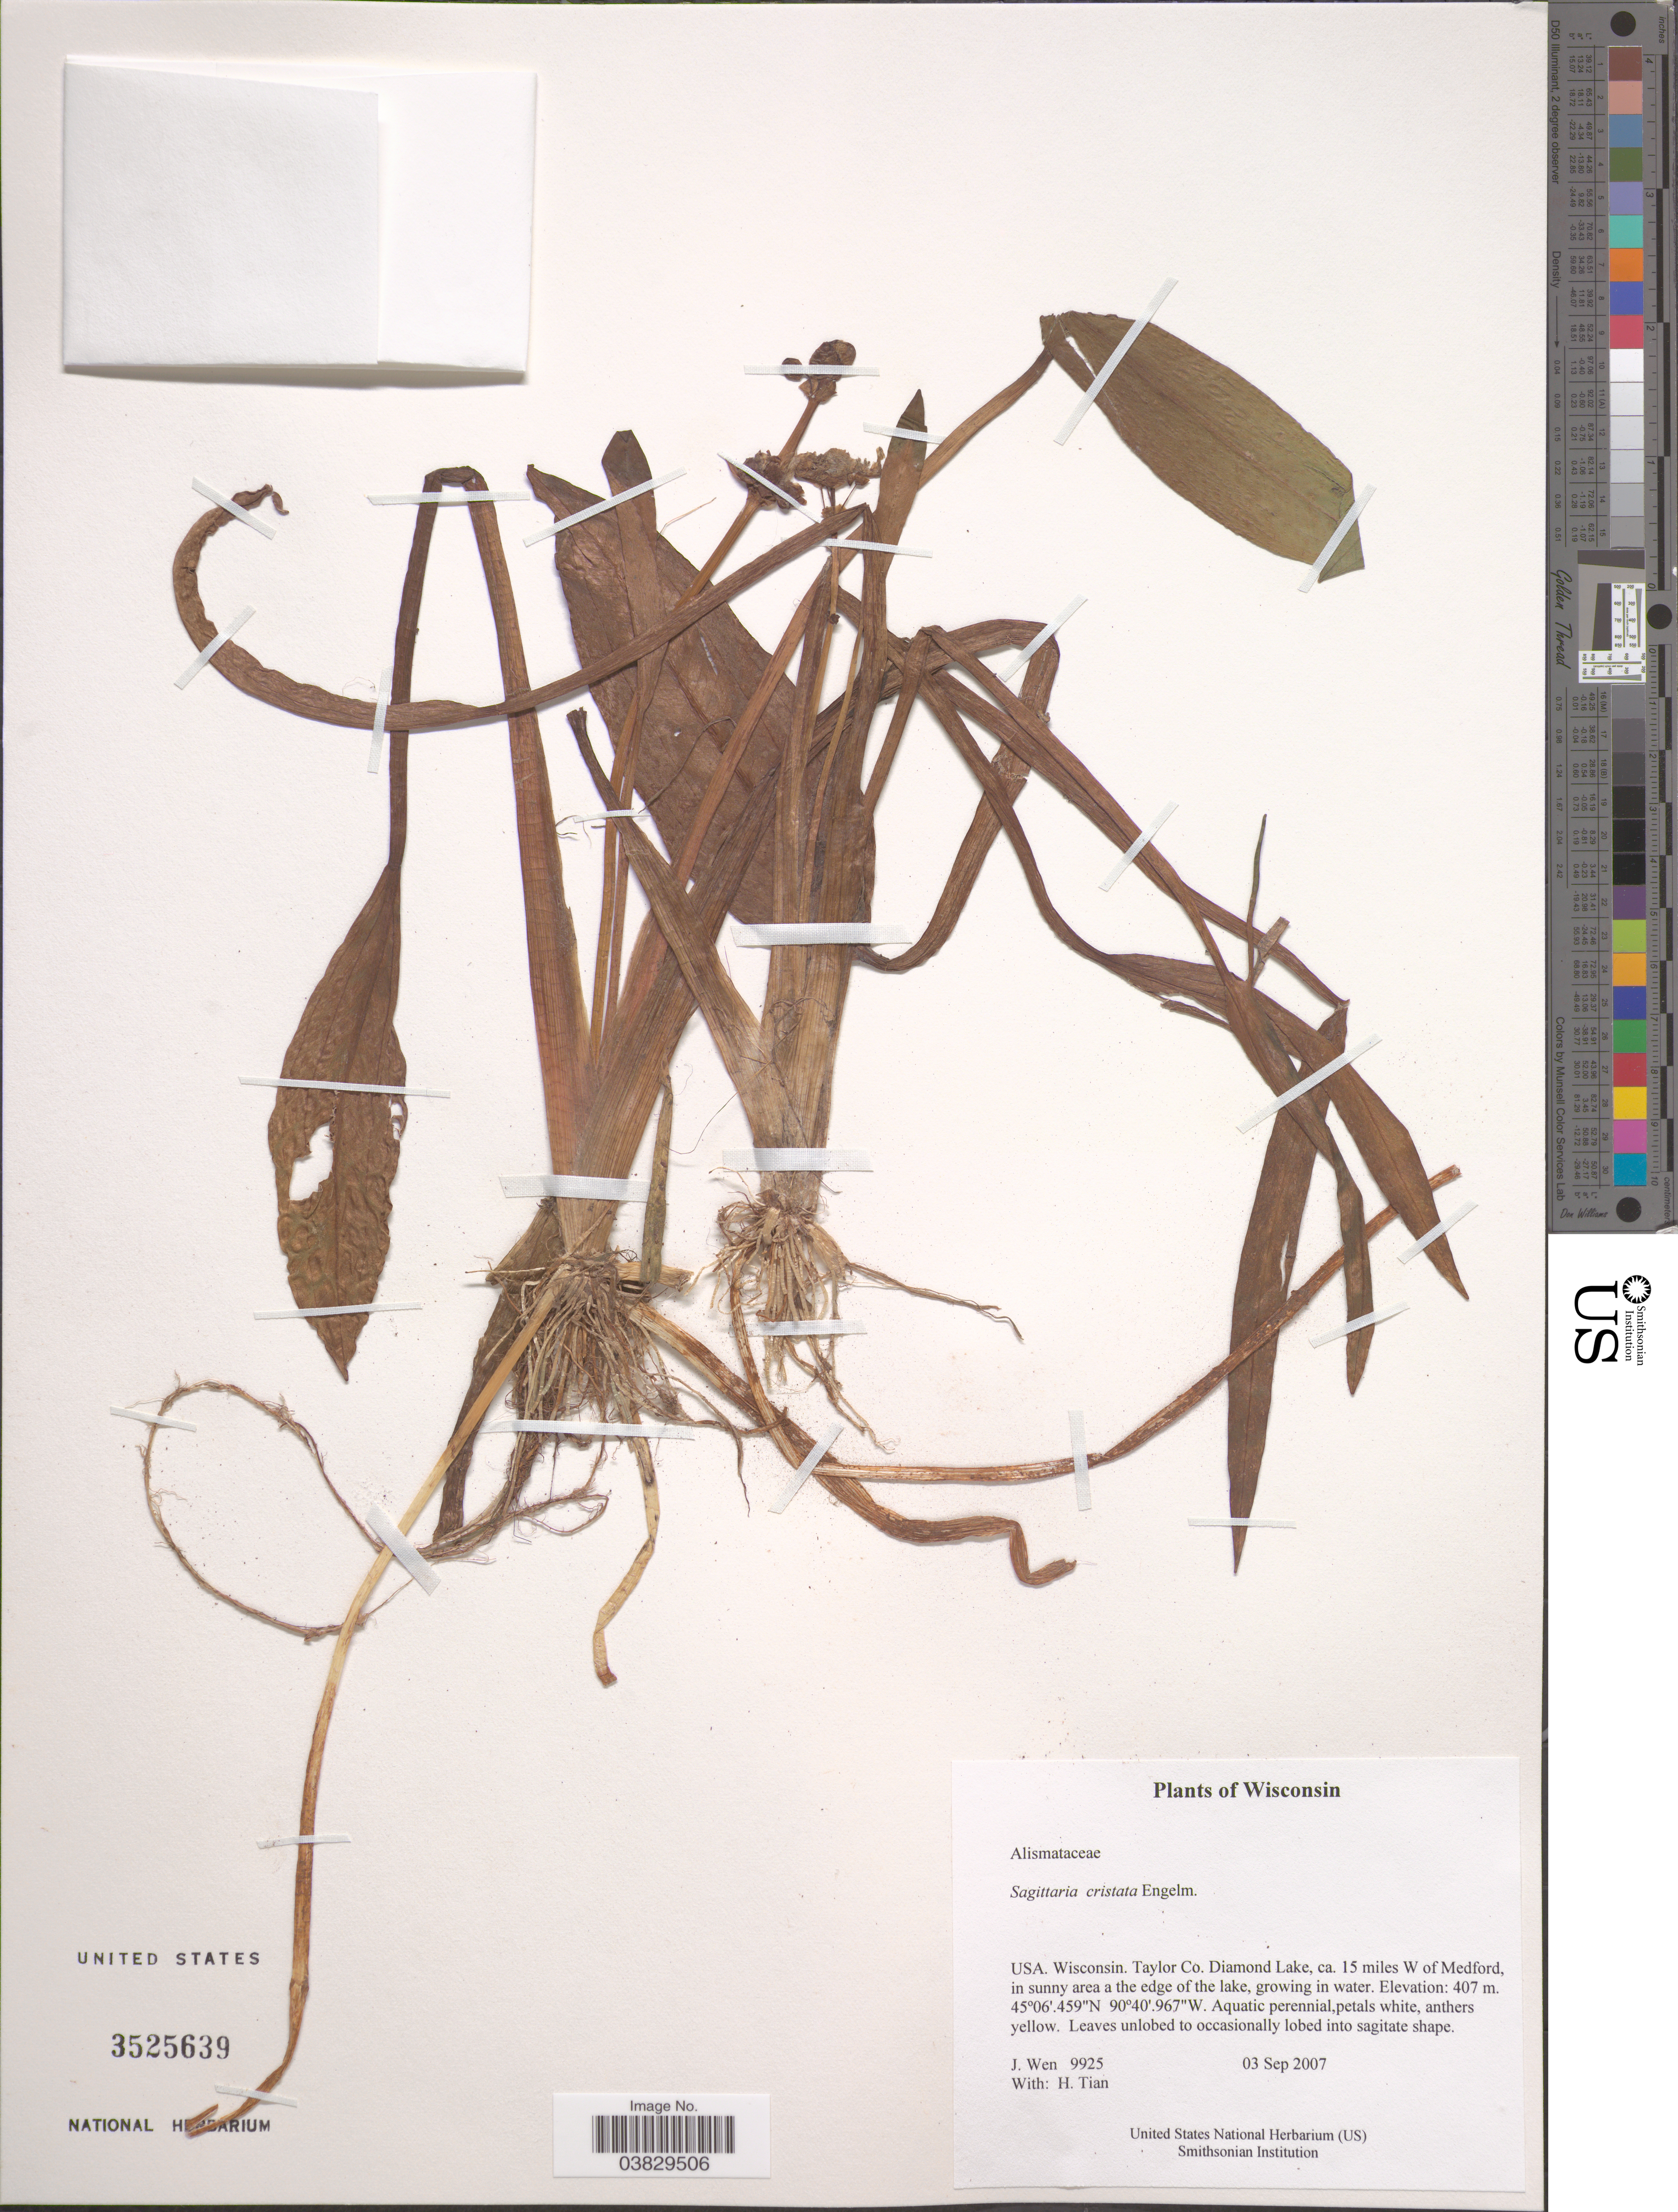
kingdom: Plantae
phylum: Tracheophyta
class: Liliopsida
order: Alismatales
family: Alismataceae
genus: Sagittaria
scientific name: Sagittaria cristata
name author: Engelm.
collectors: J. Wen & H. Tian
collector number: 9925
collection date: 2007-09-03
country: United States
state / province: Wisconsin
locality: Taylor Co. Diamond Lake, ca. 15 miles W of Medford.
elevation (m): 407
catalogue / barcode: US 3525639